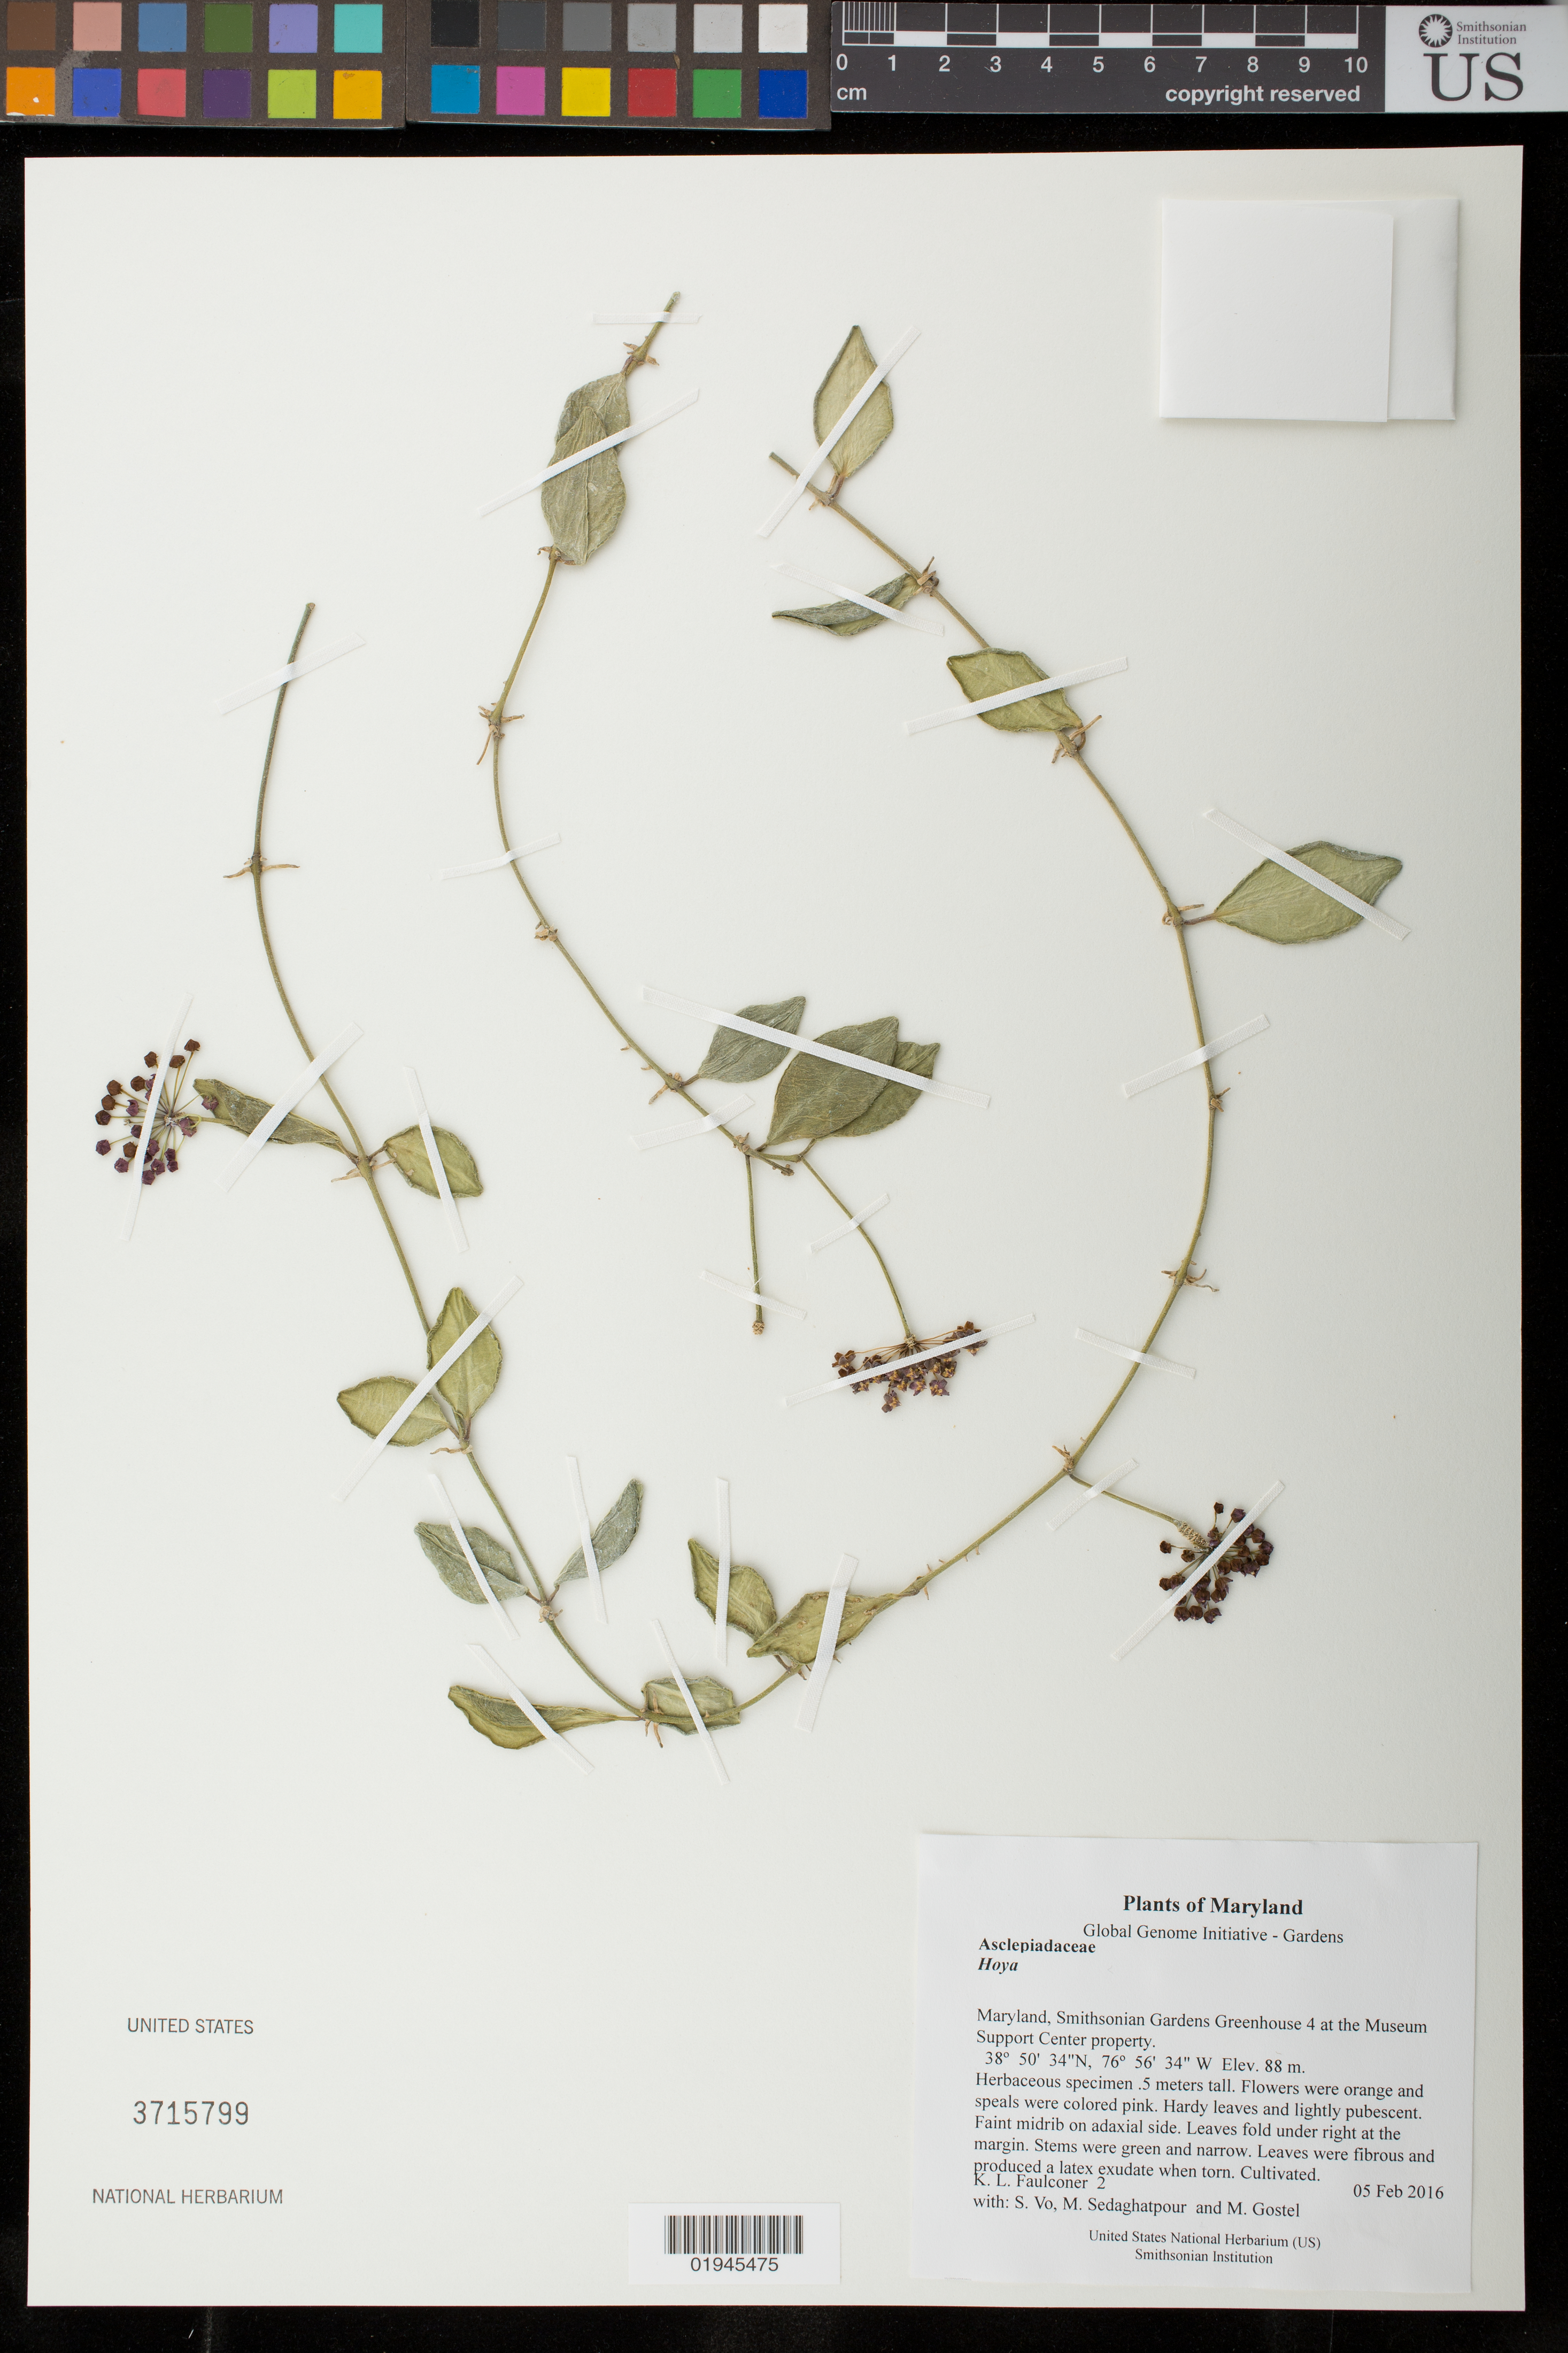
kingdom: Plantae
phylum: Tracheophyta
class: Magnoliopsida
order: Gentianales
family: Apocynaceae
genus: Hoya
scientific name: Hoya sp.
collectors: K. L. Faulconer, S. Vo, M. Sedaghatpour & M. R. Gostel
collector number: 2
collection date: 2016-02-05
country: United States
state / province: Maryland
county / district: Prince George's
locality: Smithsonian Gardens Greenhouse 4 at the Museum Support Center property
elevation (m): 88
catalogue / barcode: US 3715799